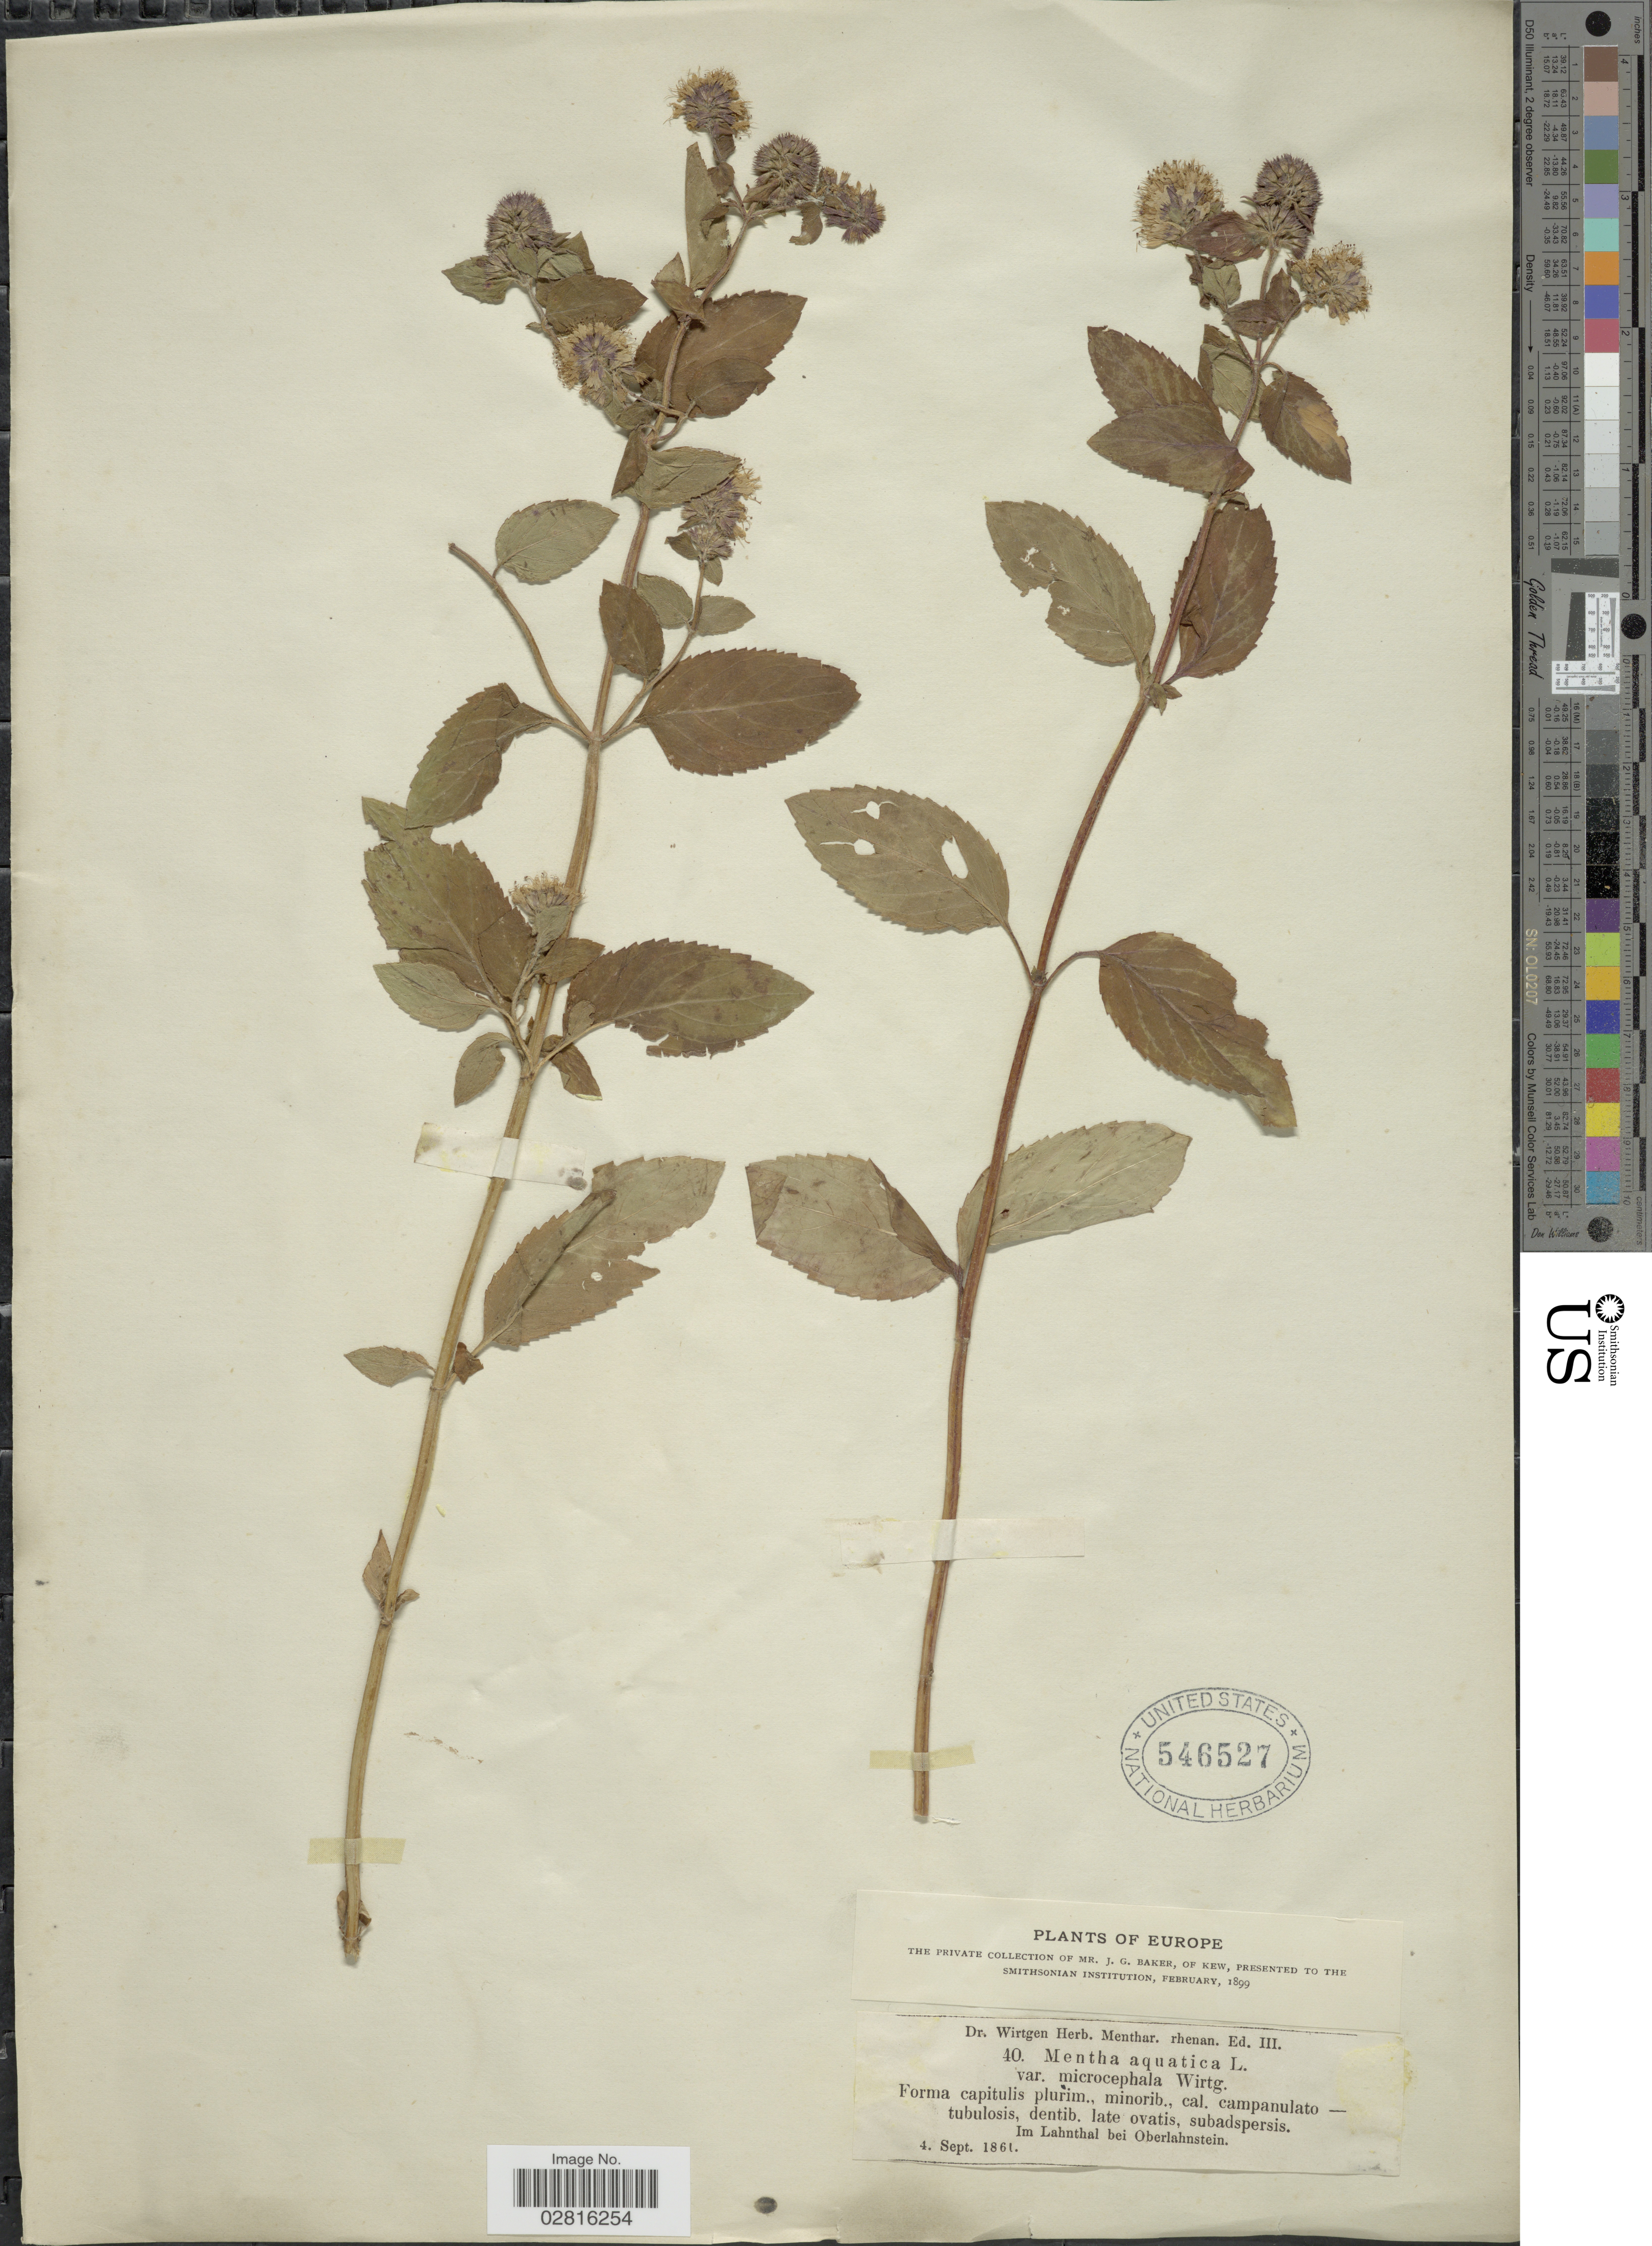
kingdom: Plantae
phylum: Tracheophyta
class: Magnoliopsida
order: Lamiales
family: Lamiaceae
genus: Mentha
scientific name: Mentha aquatica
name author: L.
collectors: Wirtgen, --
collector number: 40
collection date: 1861-09-04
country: Germany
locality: Im Lahnthal bei Oberlahnstein.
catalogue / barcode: US 546527